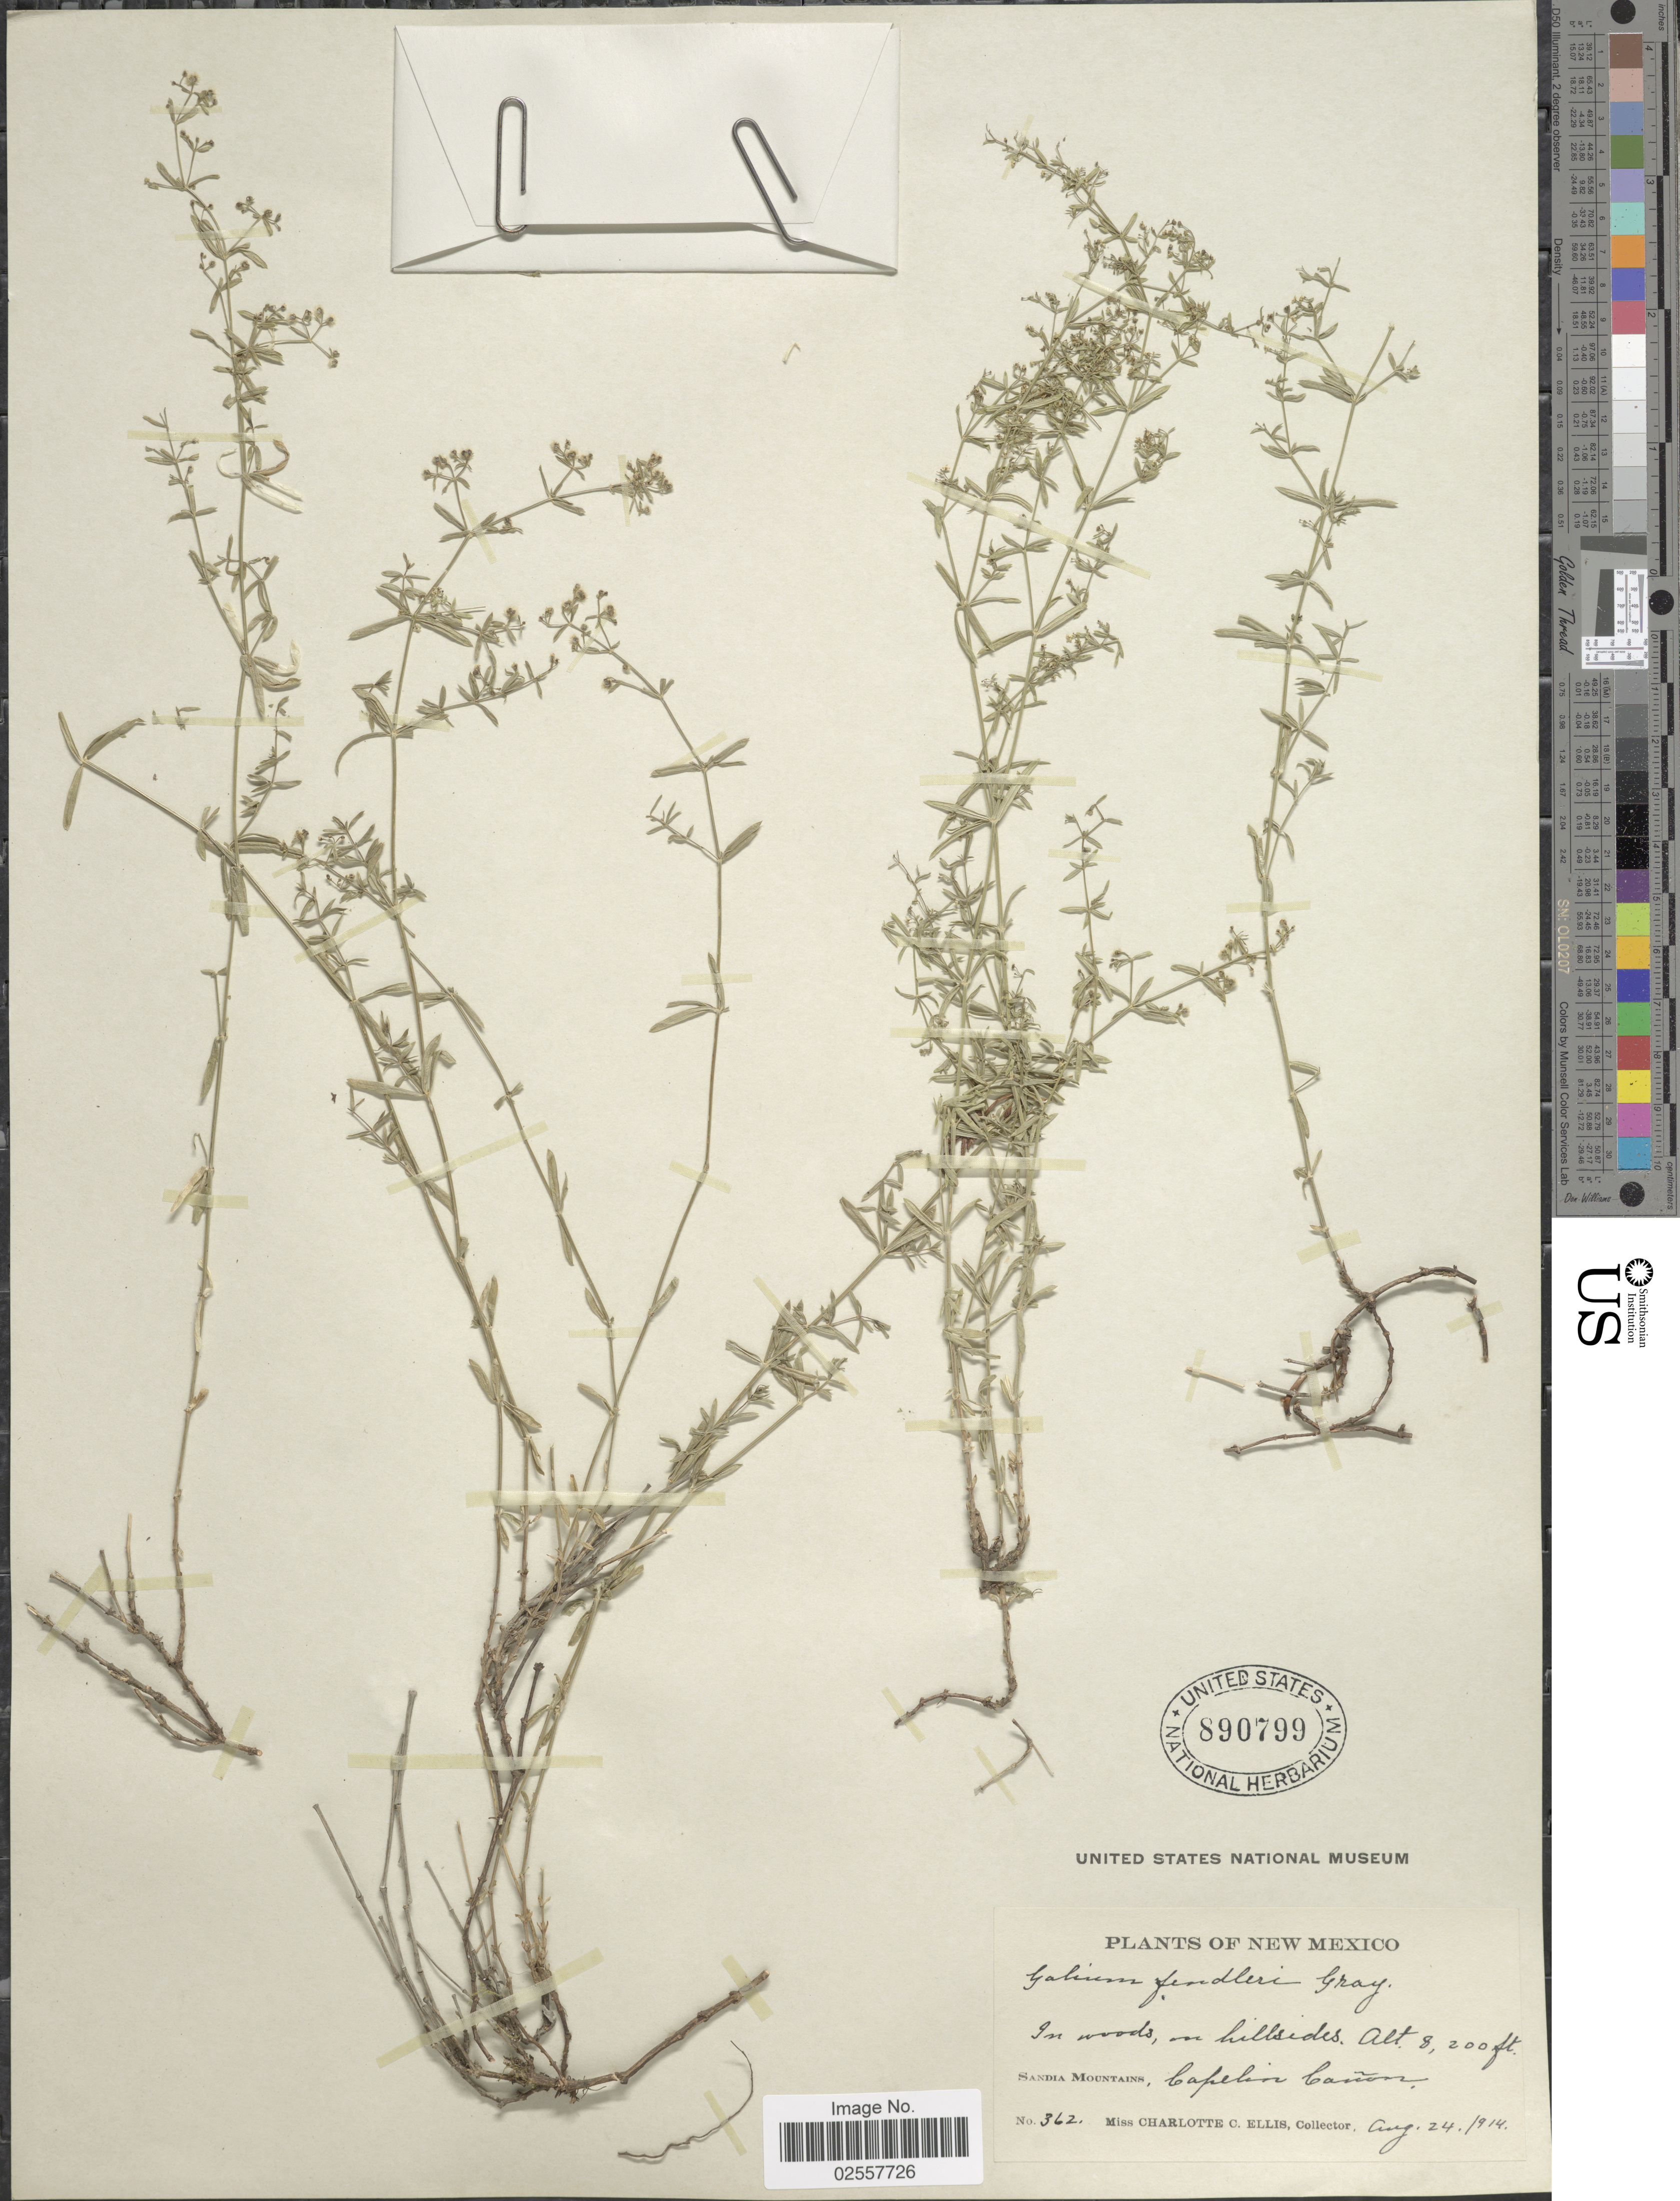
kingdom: Plantae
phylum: Tracheophyta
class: Magnoliopsida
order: Gentianales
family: Rubiaceae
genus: Galium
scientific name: Galium fendleri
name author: A. Gray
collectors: C. C. Ellis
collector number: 362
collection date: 1914-08-24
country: United States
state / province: New Mexico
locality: In woods, on hillsides. Sandia Mountains, Capelin Cañon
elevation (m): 2499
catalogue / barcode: US 890799